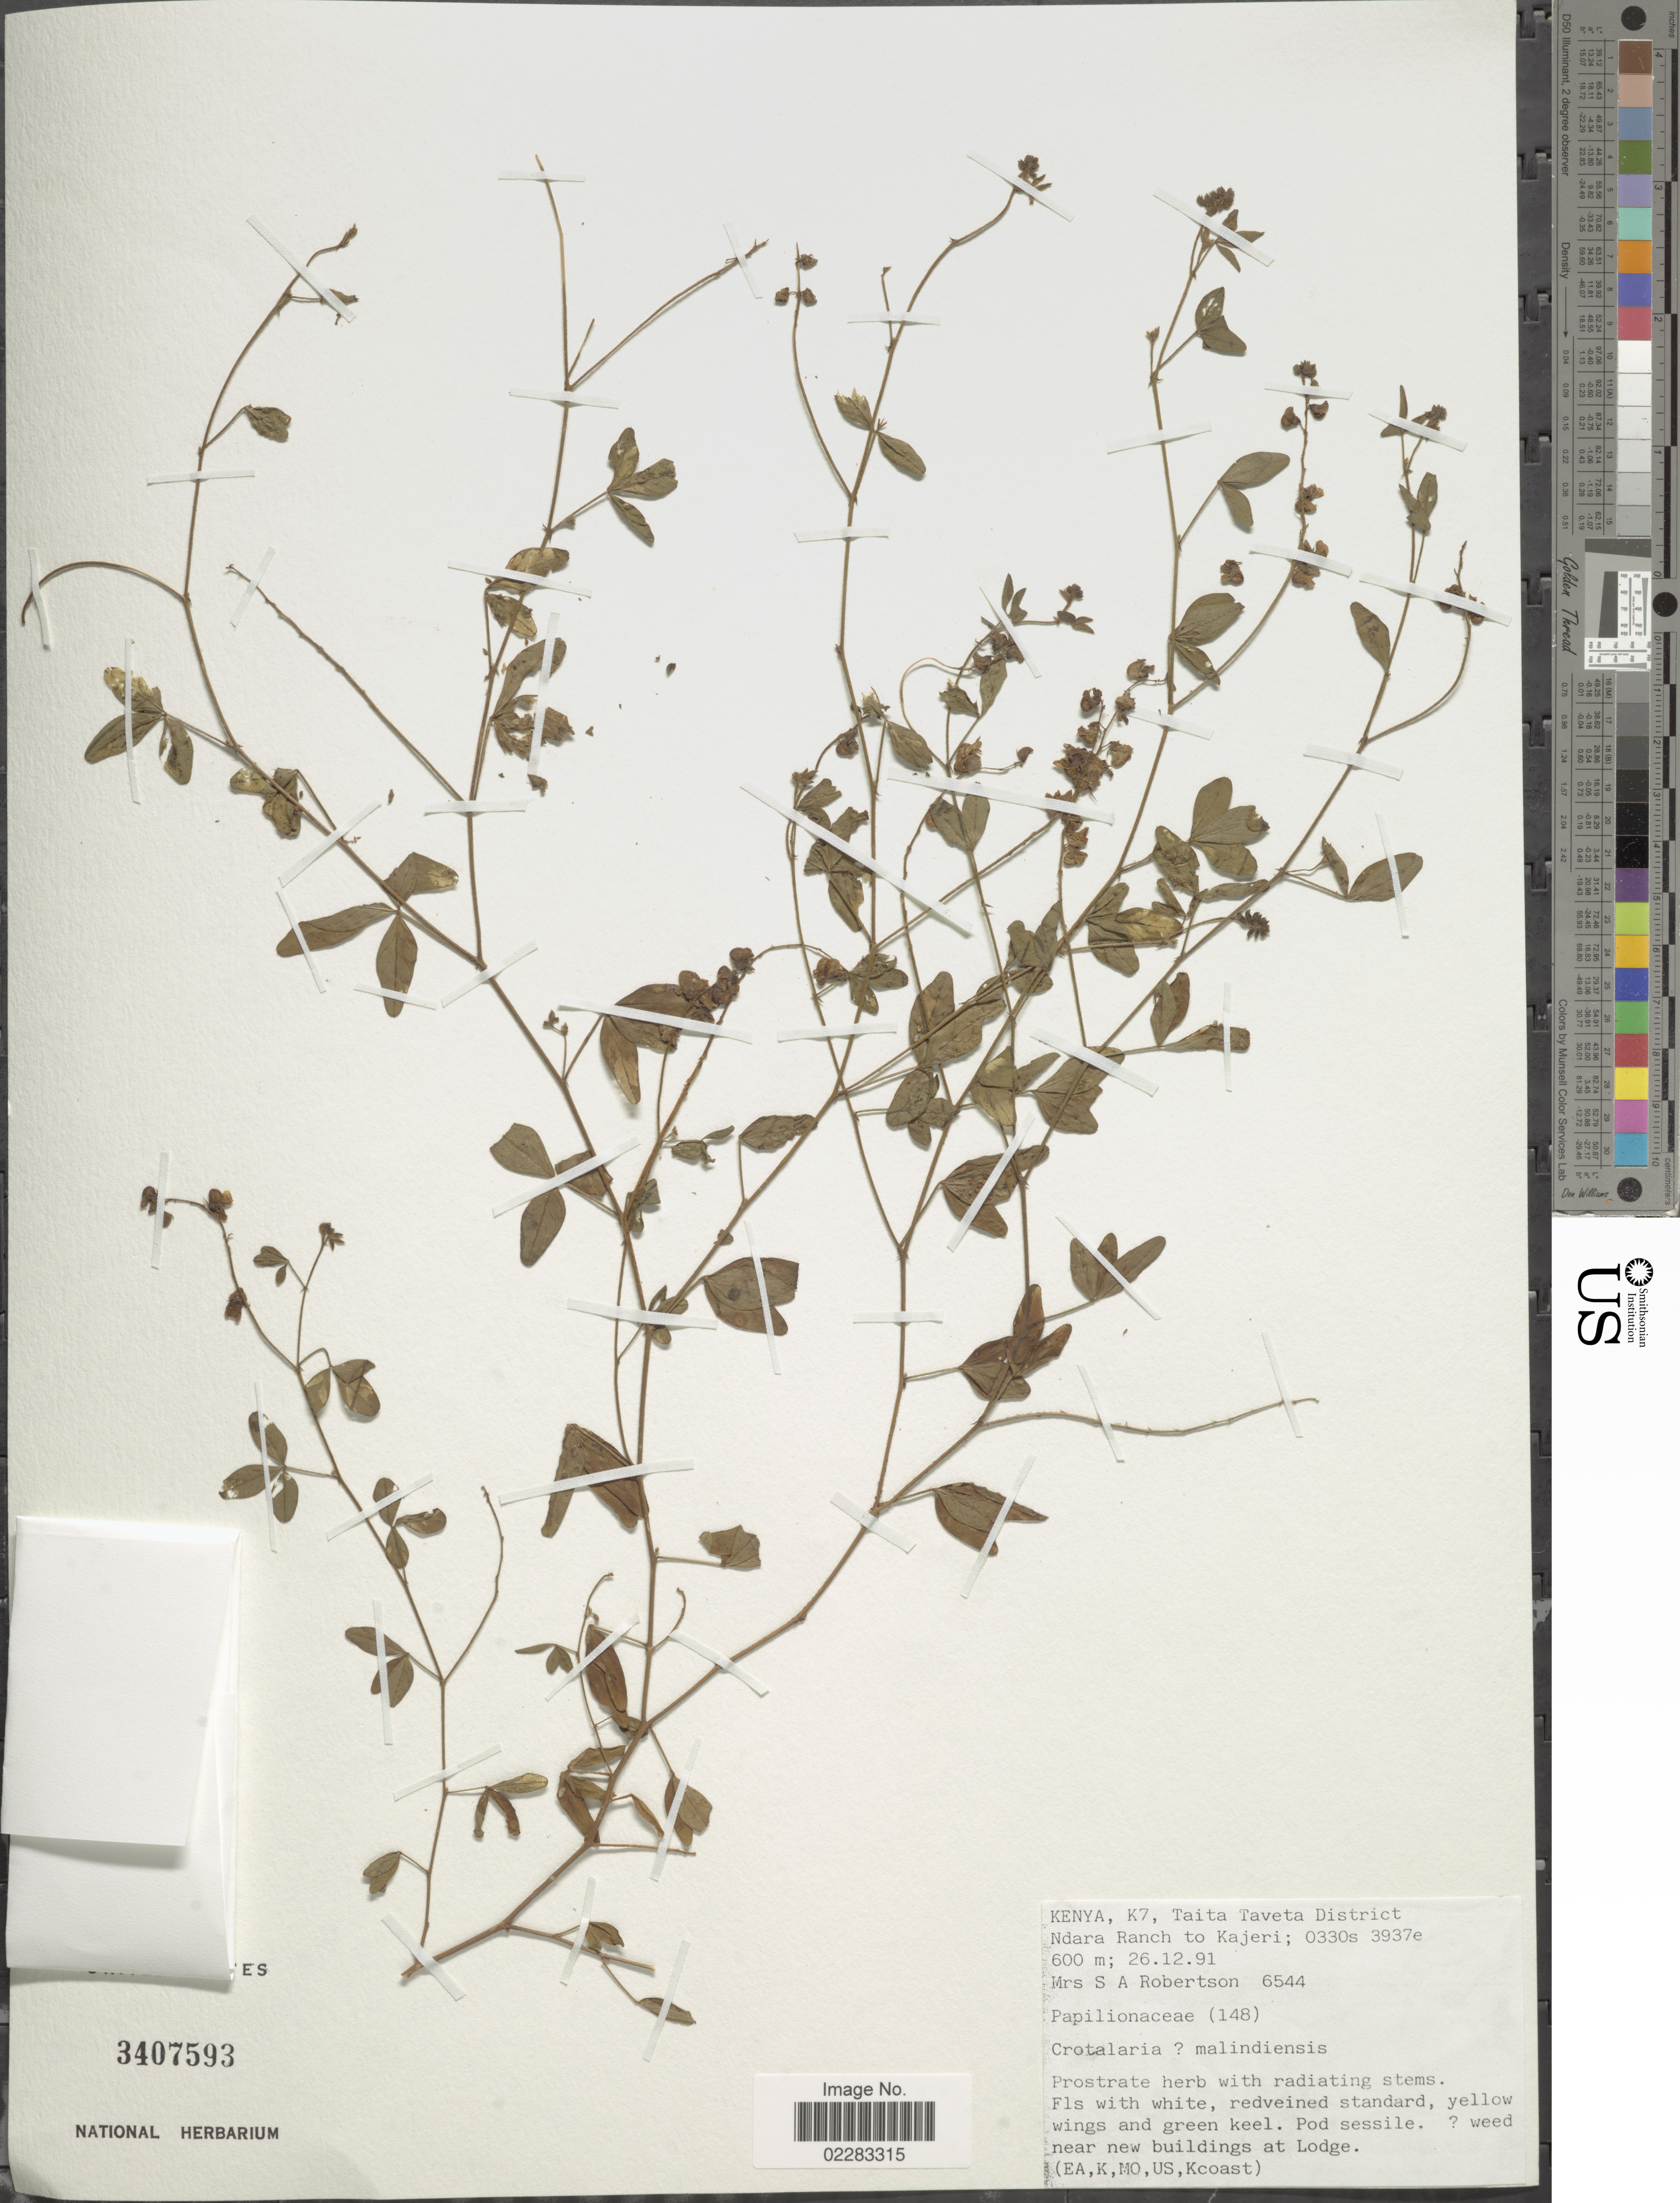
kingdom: Plantae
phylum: Tracheophyta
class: Magnoliopsida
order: Fabales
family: Fabaceae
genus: Crotalaria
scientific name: Crotalaria sp.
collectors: S. Robertson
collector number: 6544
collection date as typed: Transcribed d/m/y: 26/12/91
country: Kenya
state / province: Taita Taveta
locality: K7, Taita Taveta District, Ndara Ranch to Kajeri; 0330s 3937e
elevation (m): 600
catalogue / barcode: US 3407593